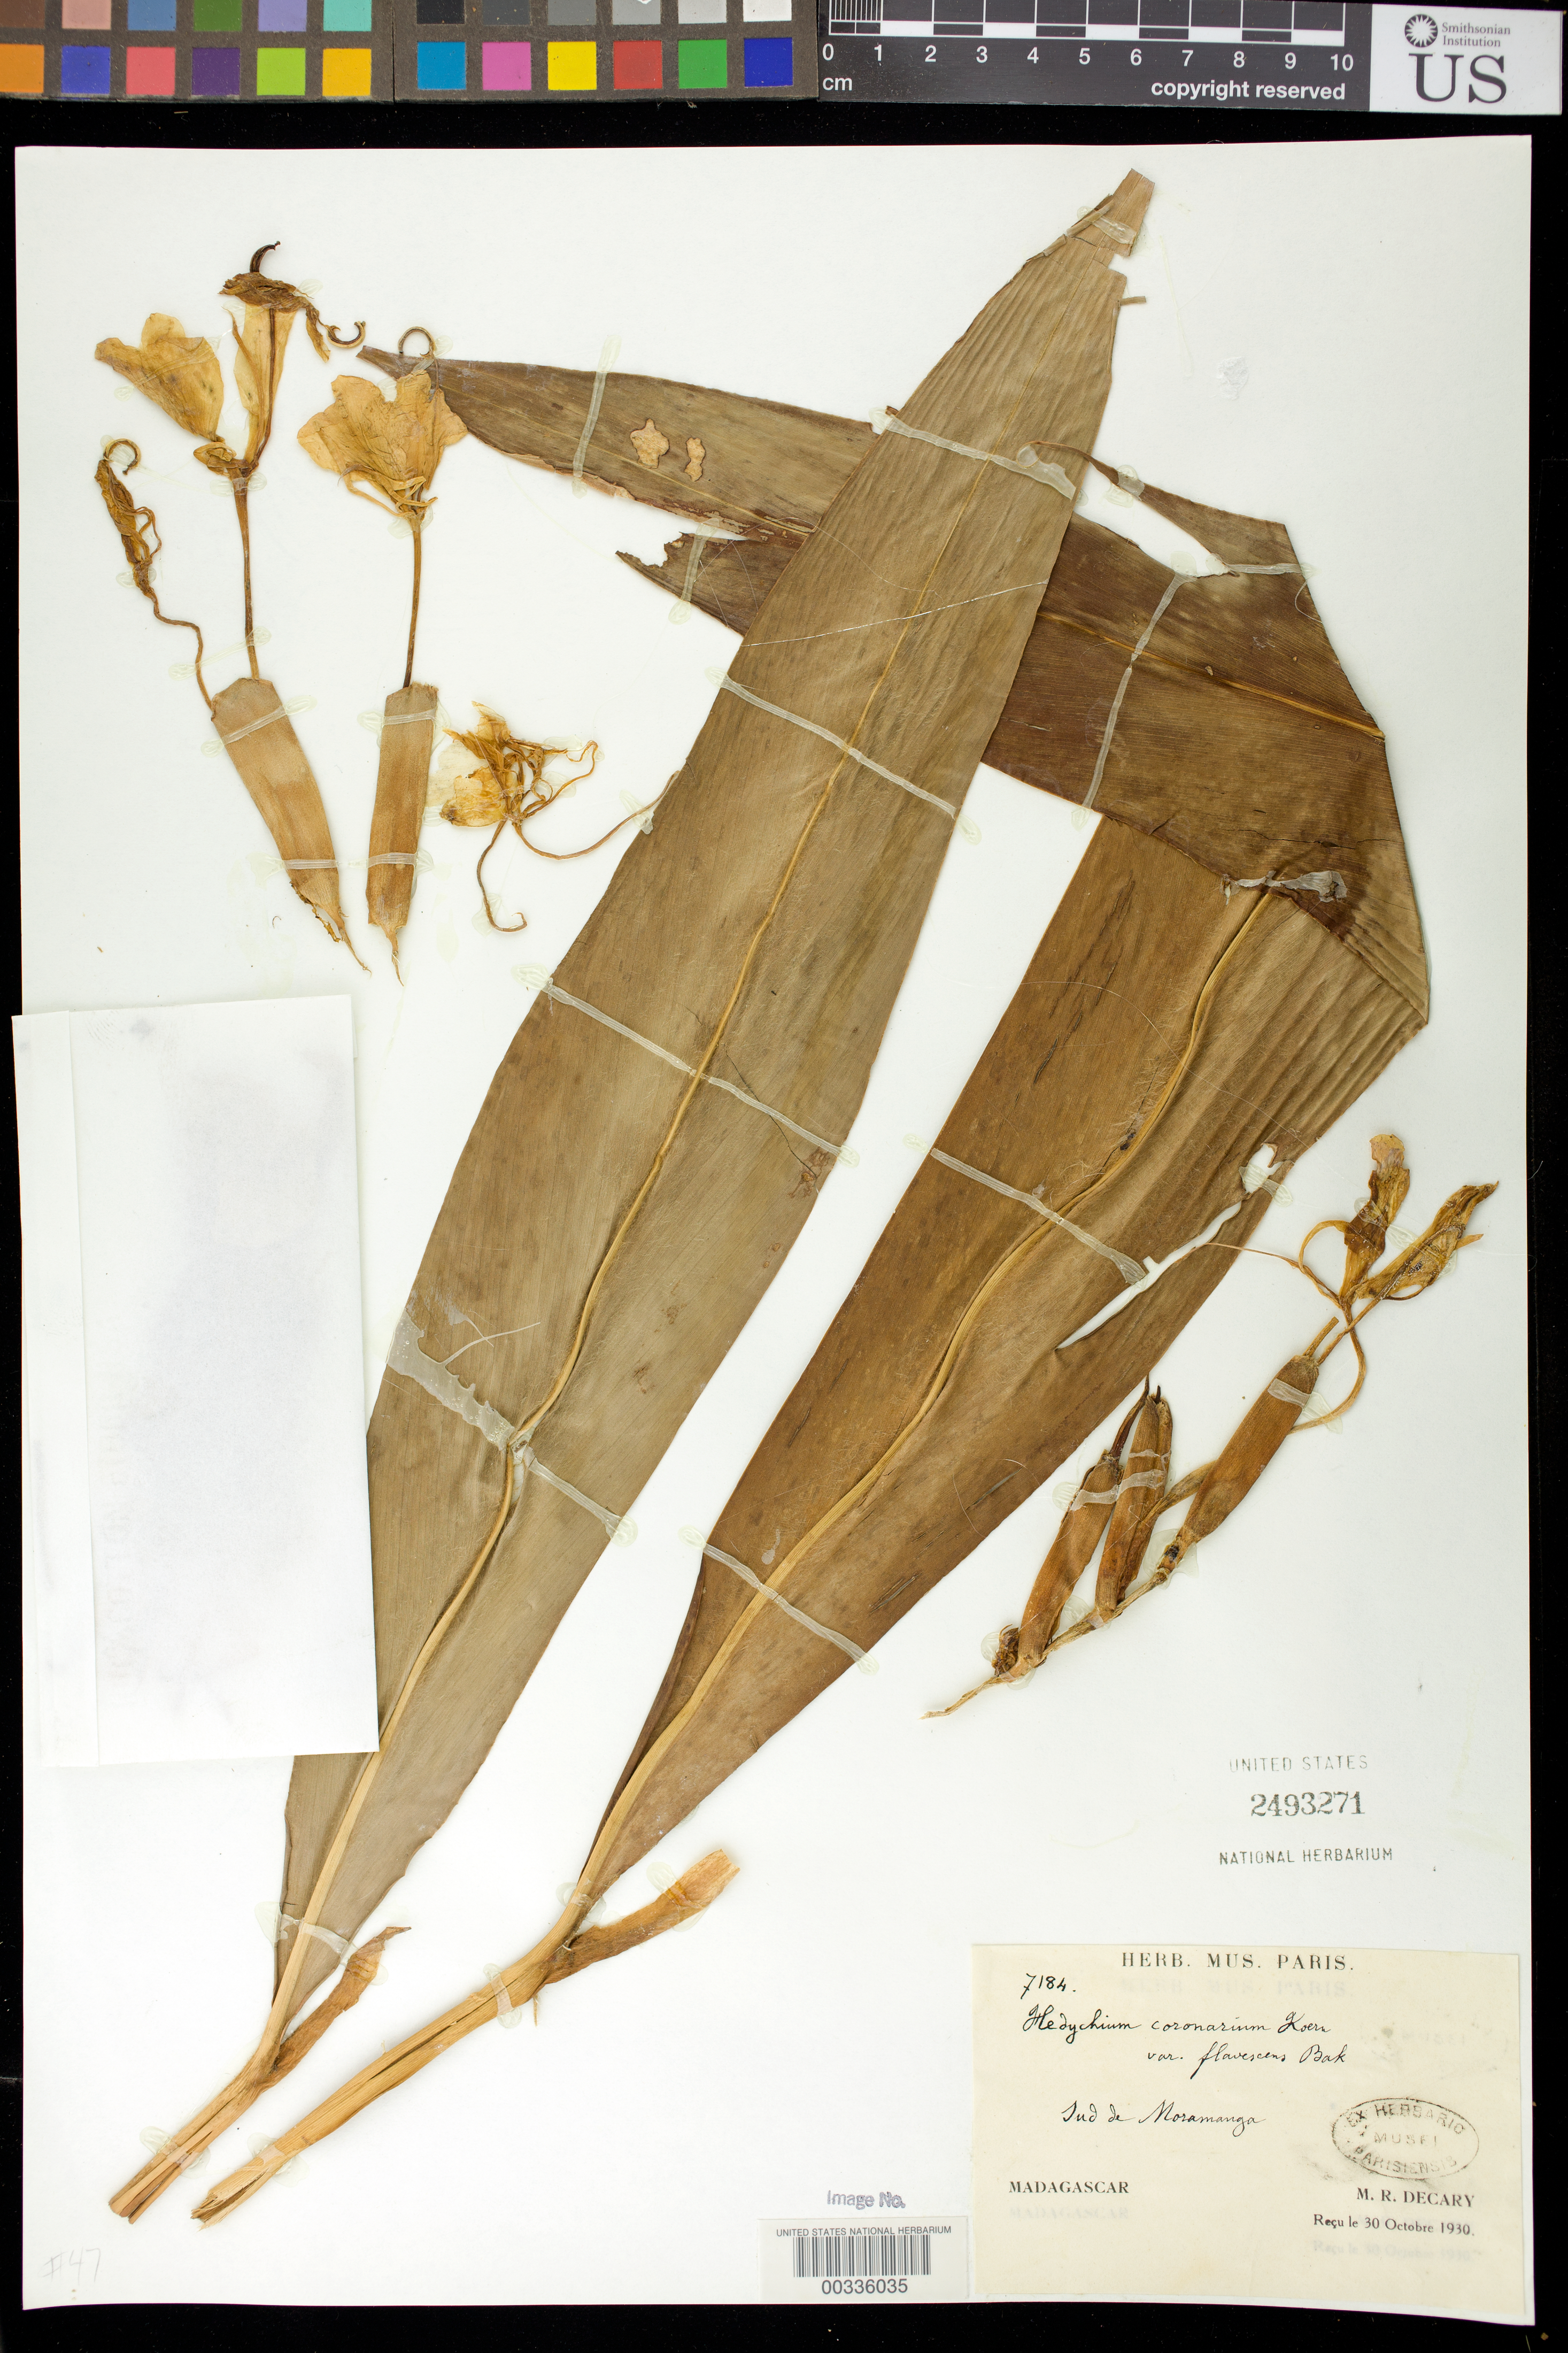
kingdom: Plantae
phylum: Tracheophyta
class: Liliopsida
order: Zingiberales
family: Zingiberaceae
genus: Hedychium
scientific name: Hedychium coronarium var. flavescens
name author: (Carey ex Roscoe) Baker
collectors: R. Decary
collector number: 7184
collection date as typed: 30 Oct 1930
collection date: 1930-10-30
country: Madagascar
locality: Sud de moramanga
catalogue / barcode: US 2493271